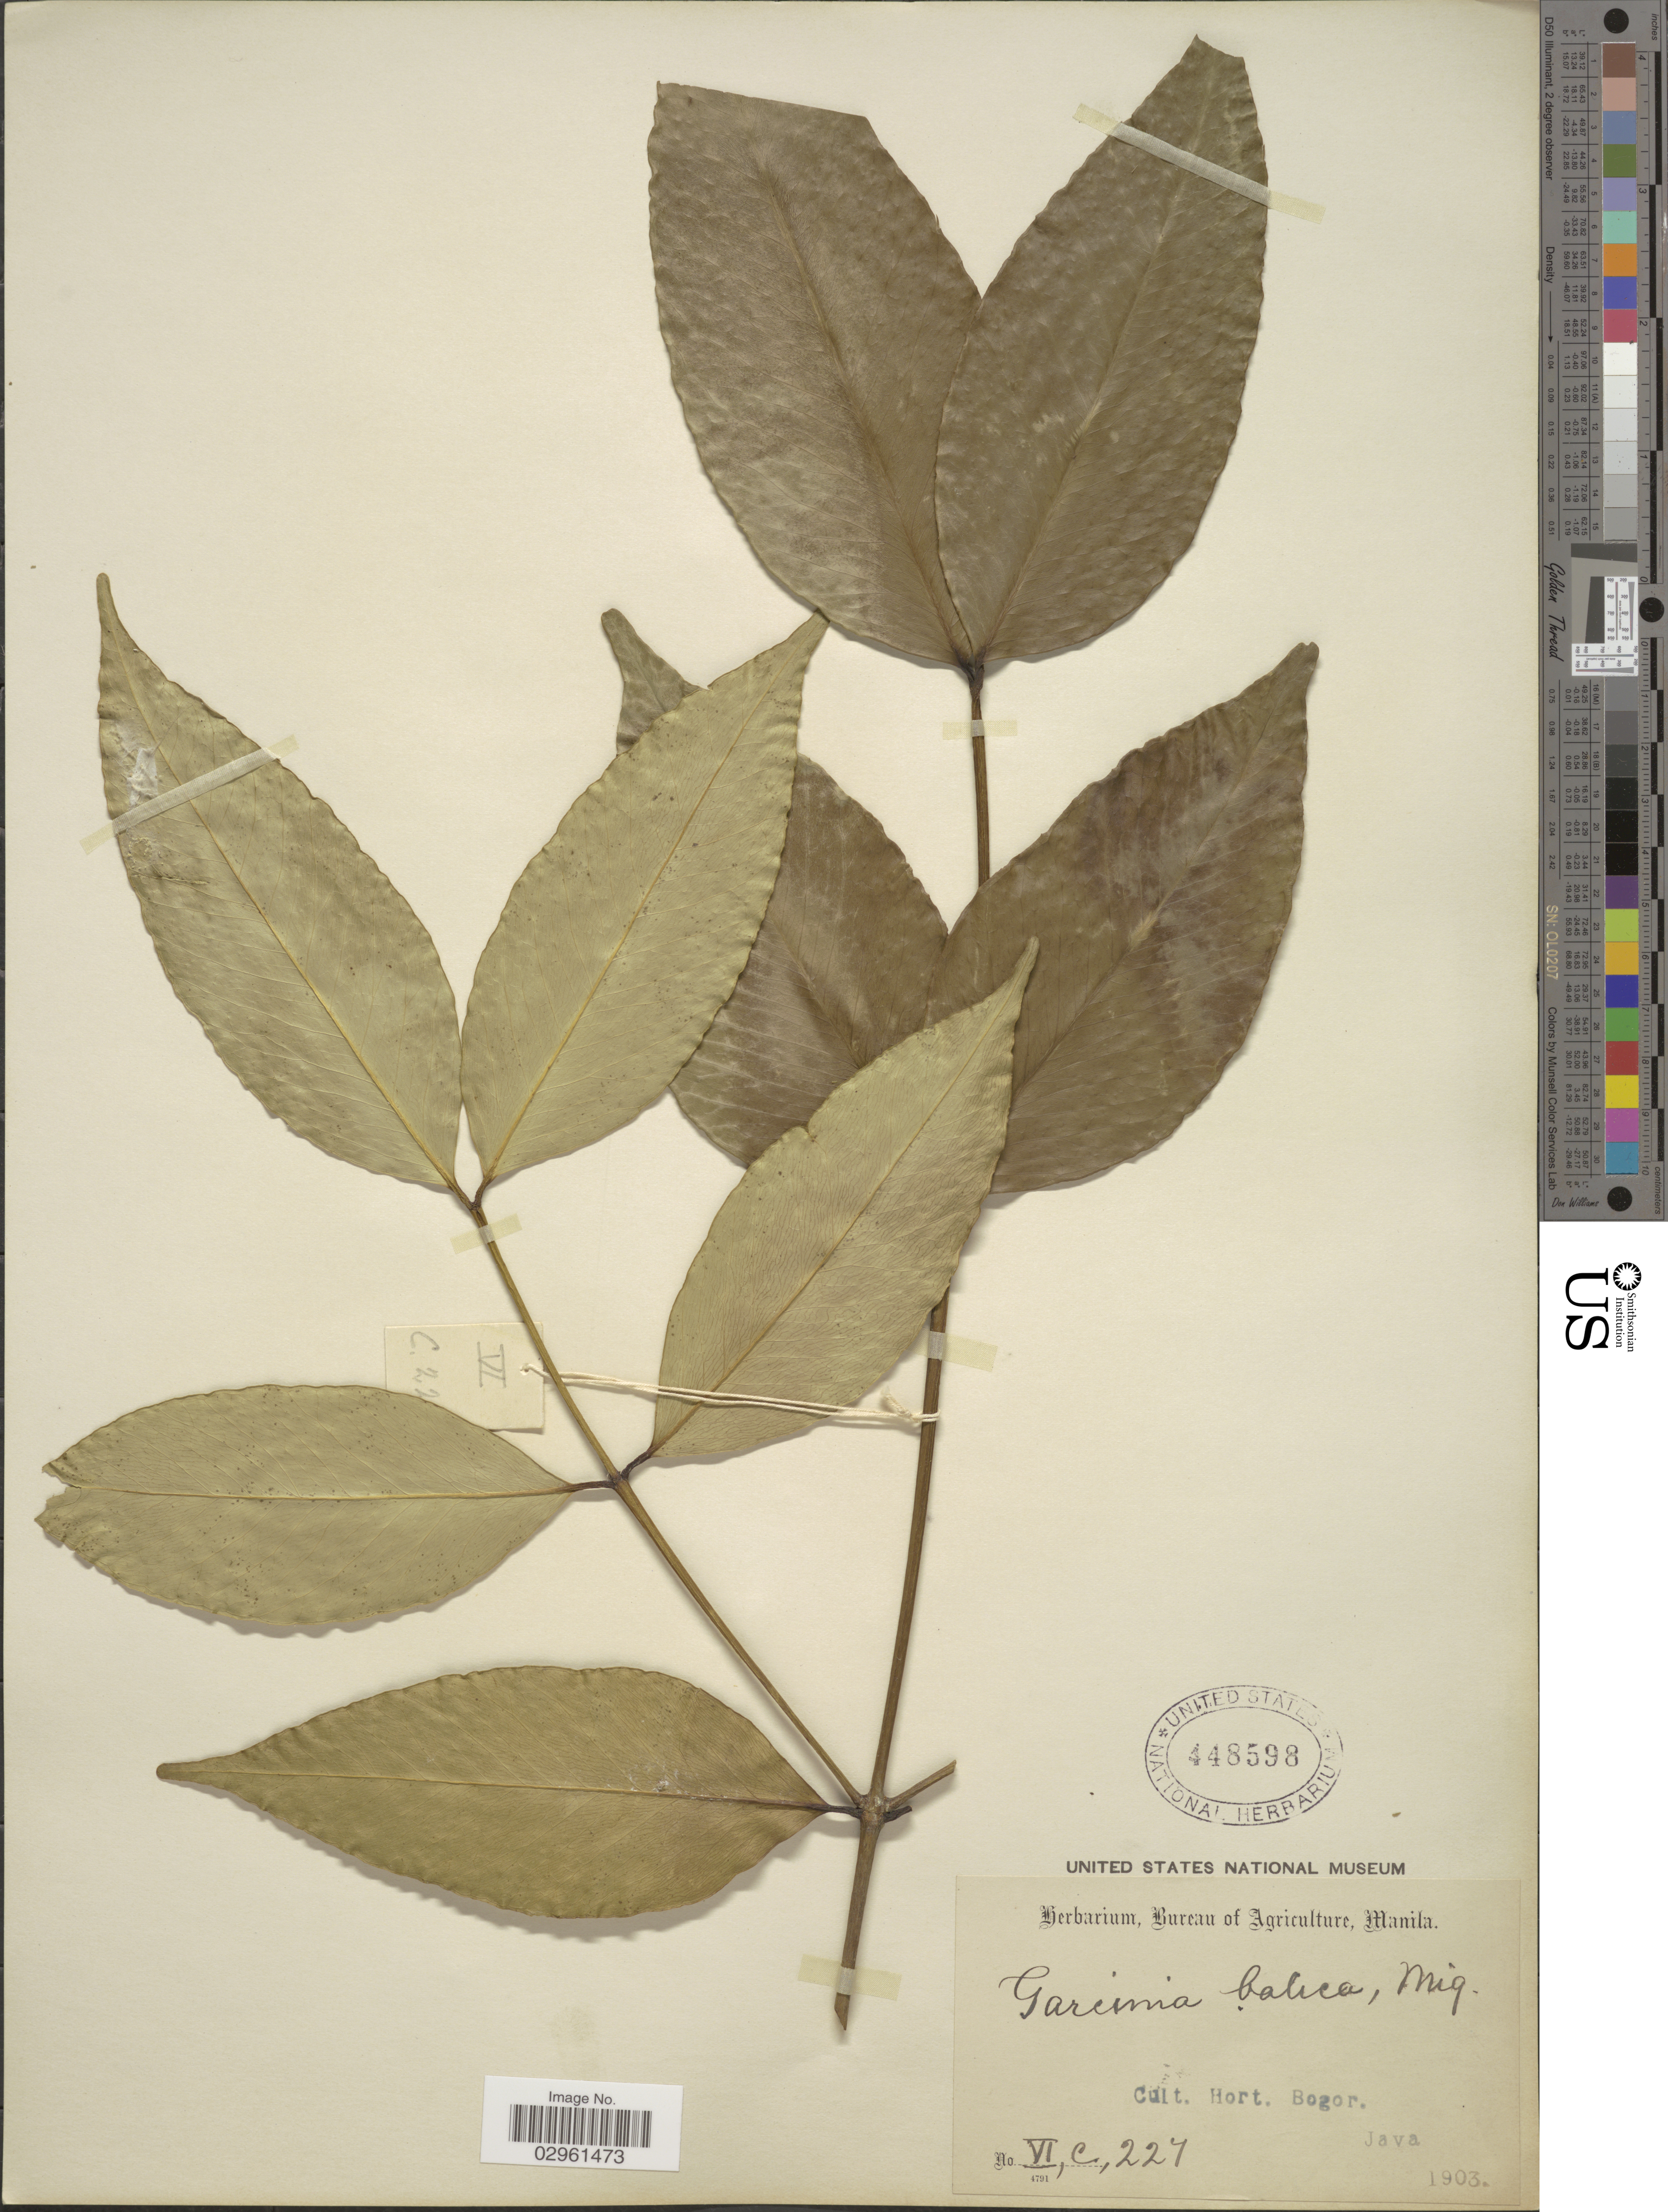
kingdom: Plantae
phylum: Tracheophyta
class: Magnoliopsida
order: Malpighiales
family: Clusiaceae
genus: Garcinia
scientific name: Garcinia balica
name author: Miq.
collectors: Ex herb. Bureau of Agriculture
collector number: VI,C,227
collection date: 1903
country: Indonesia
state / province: Java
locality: Cult. Hort. Bogor.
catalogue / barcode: US 448598